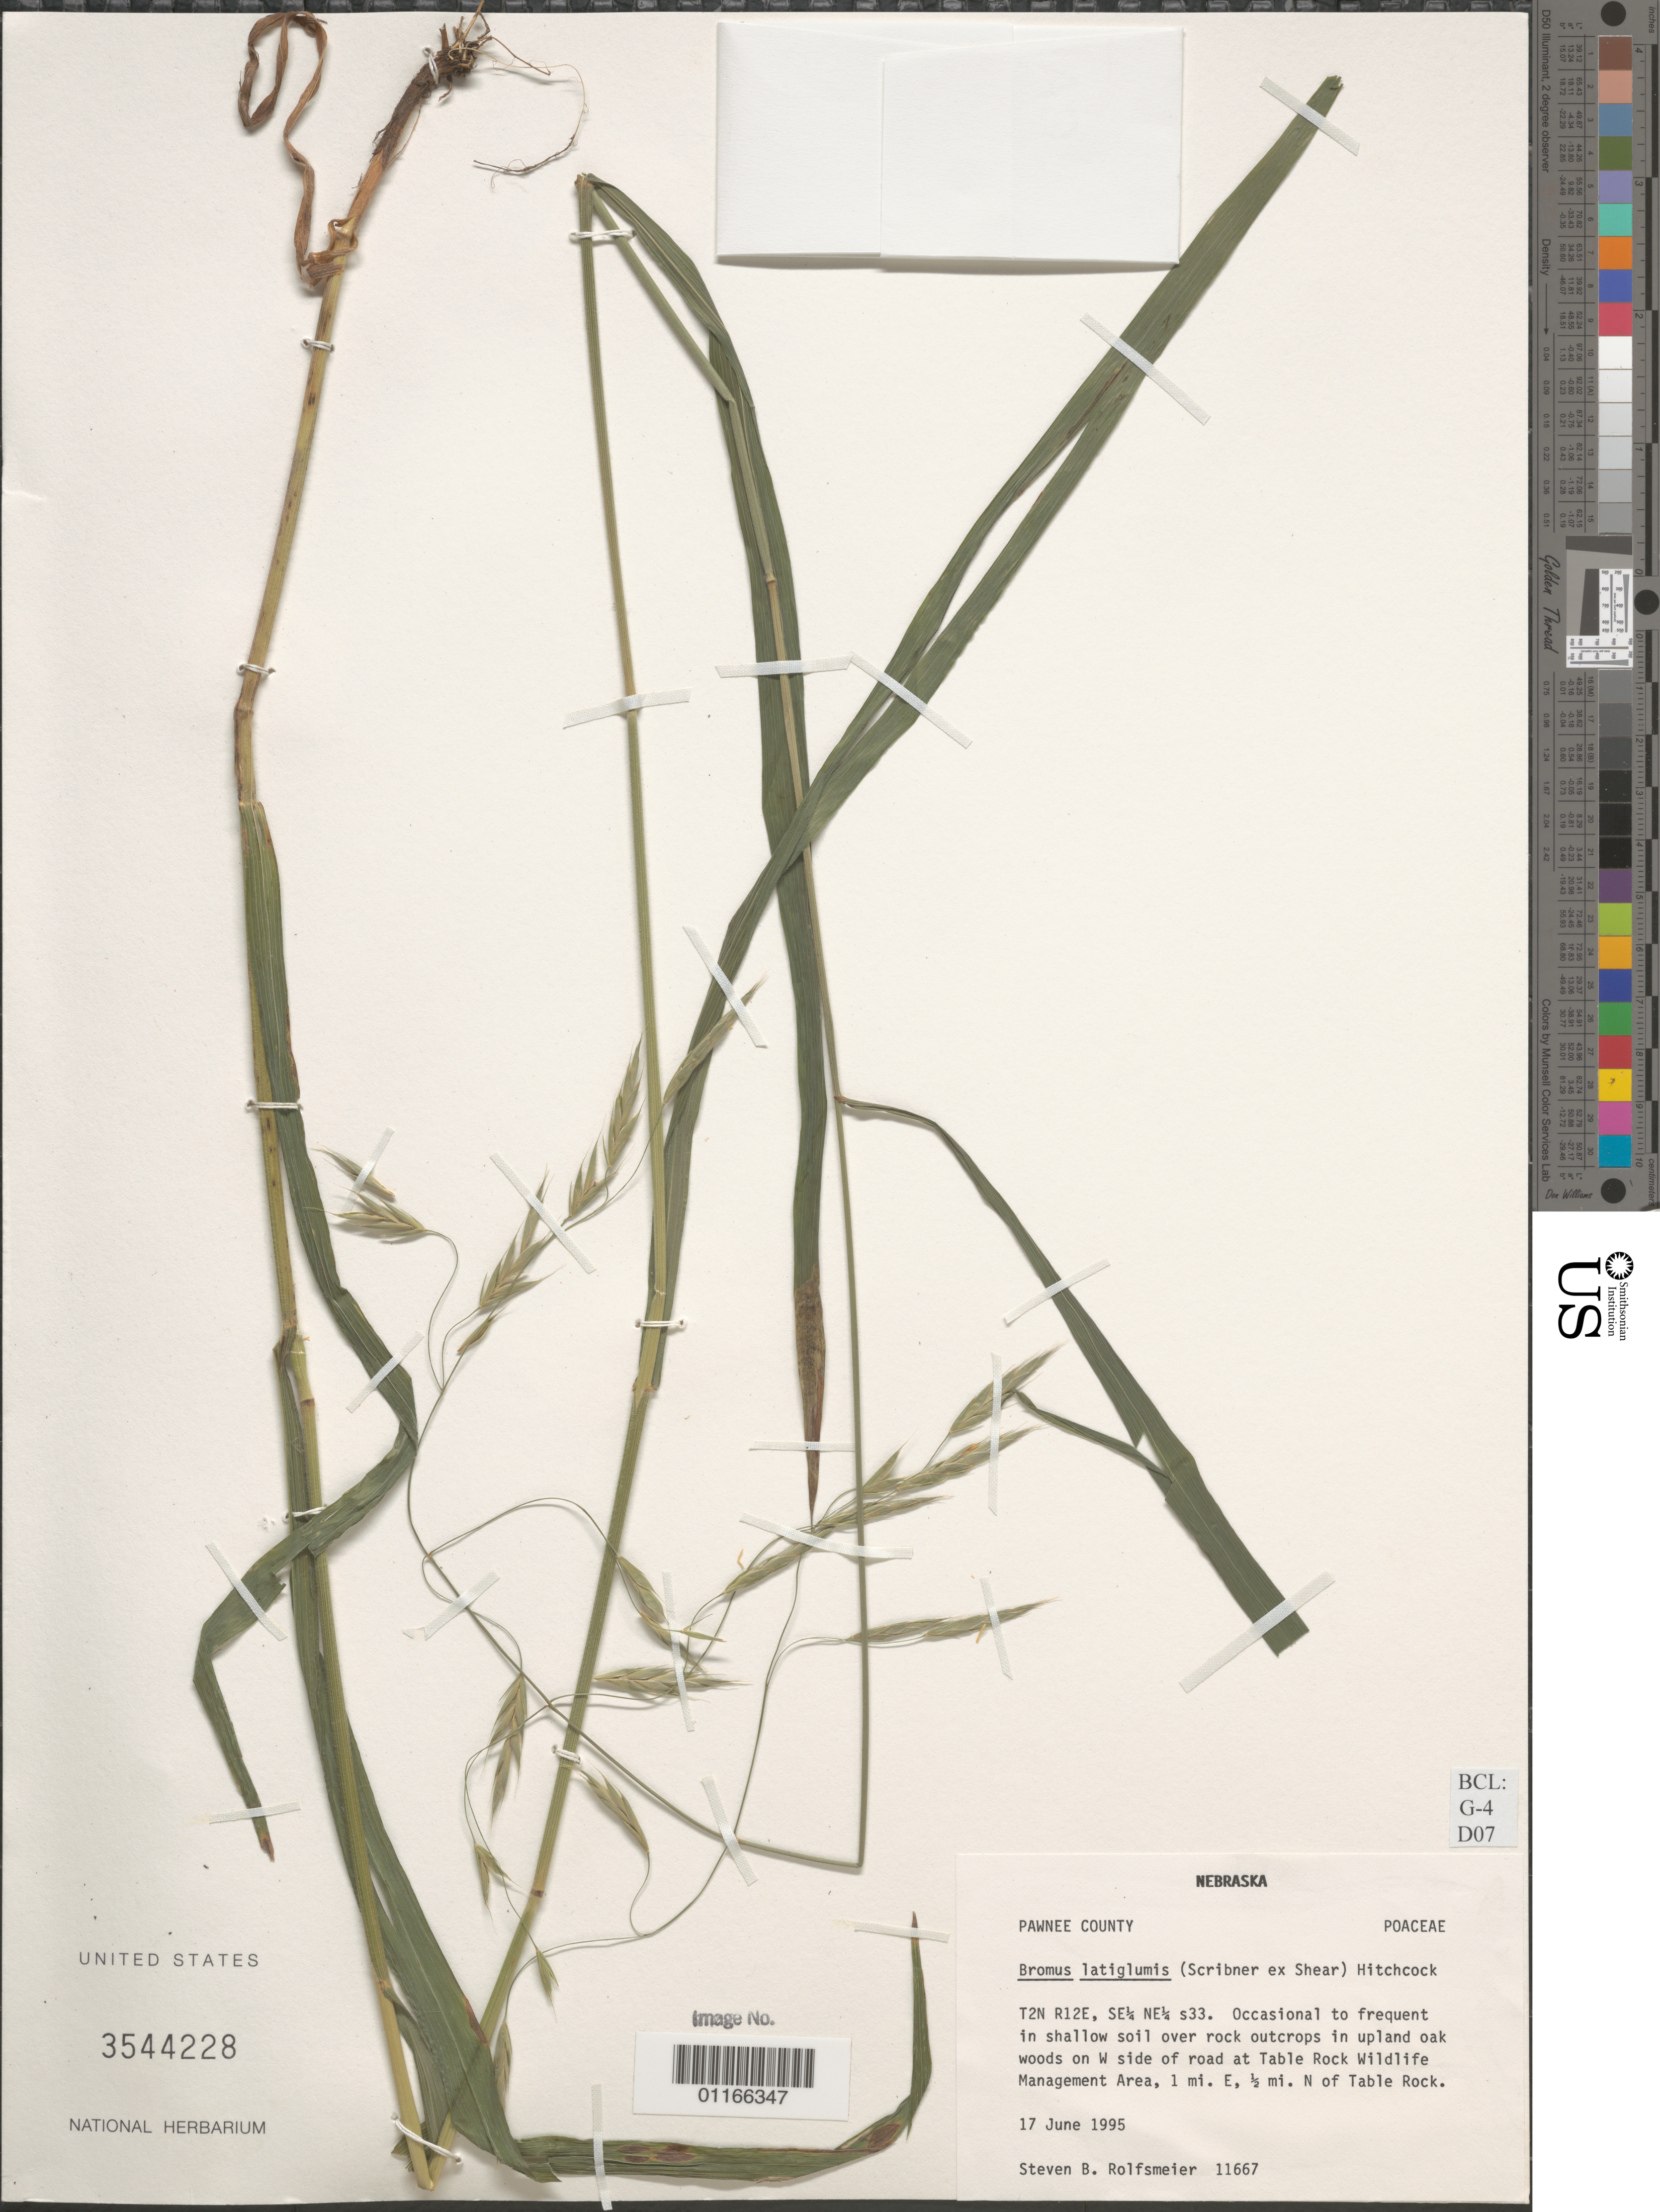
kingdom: Plantae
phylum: Tracheophyta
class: Liliopsida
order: Poales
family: Poaceae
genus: Bromus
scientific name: Bromus latiglumis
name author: (Scribn. ex Shear) Hitchc.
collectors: S. Rolfsmeier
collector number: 11667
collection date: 1995-06-17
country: United States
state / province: Nebraska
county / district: Pawnee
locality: T2N R12E, SE1/4 NE1/4 s33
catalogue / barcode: US 3544228